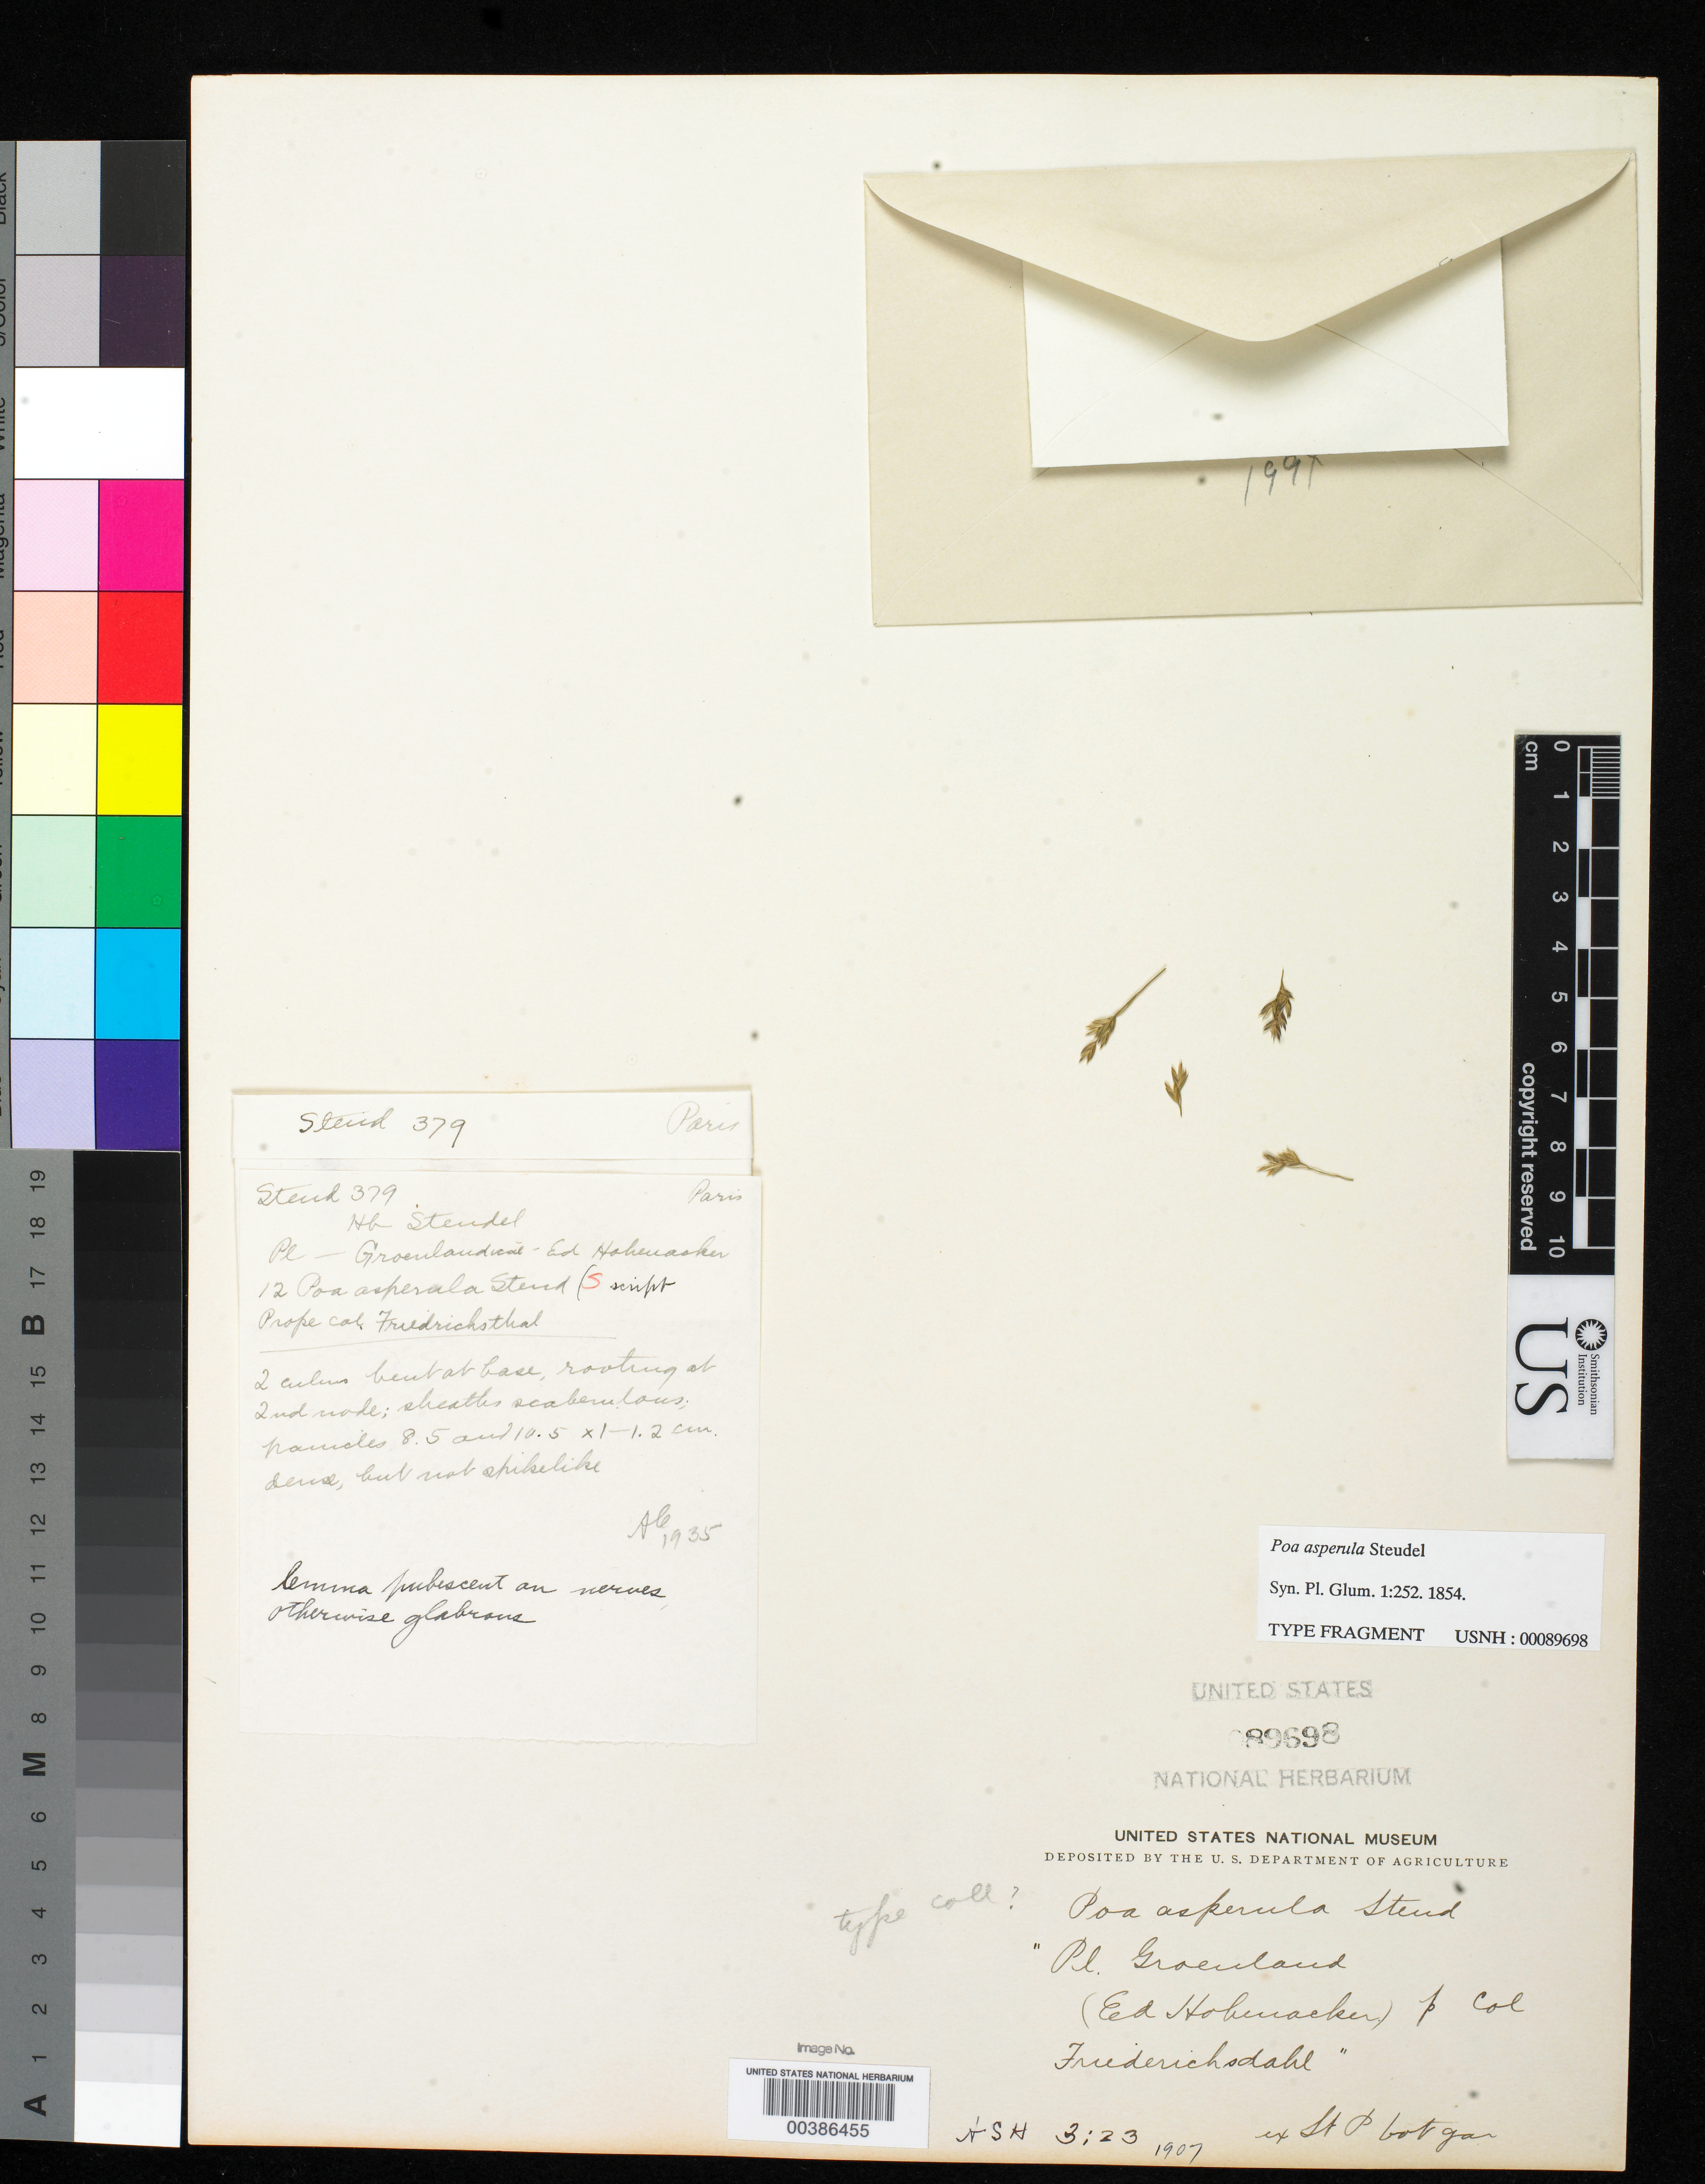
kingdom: Plantae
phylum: Tracheophyta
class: Liliopsida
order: Poales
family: Poaceae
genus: Poa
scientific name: Poa asperula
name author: Steud.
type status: Type Fragment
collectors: Hohenacker herbarium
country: Greenland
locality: Friederichsthal.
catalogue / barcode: US 89698